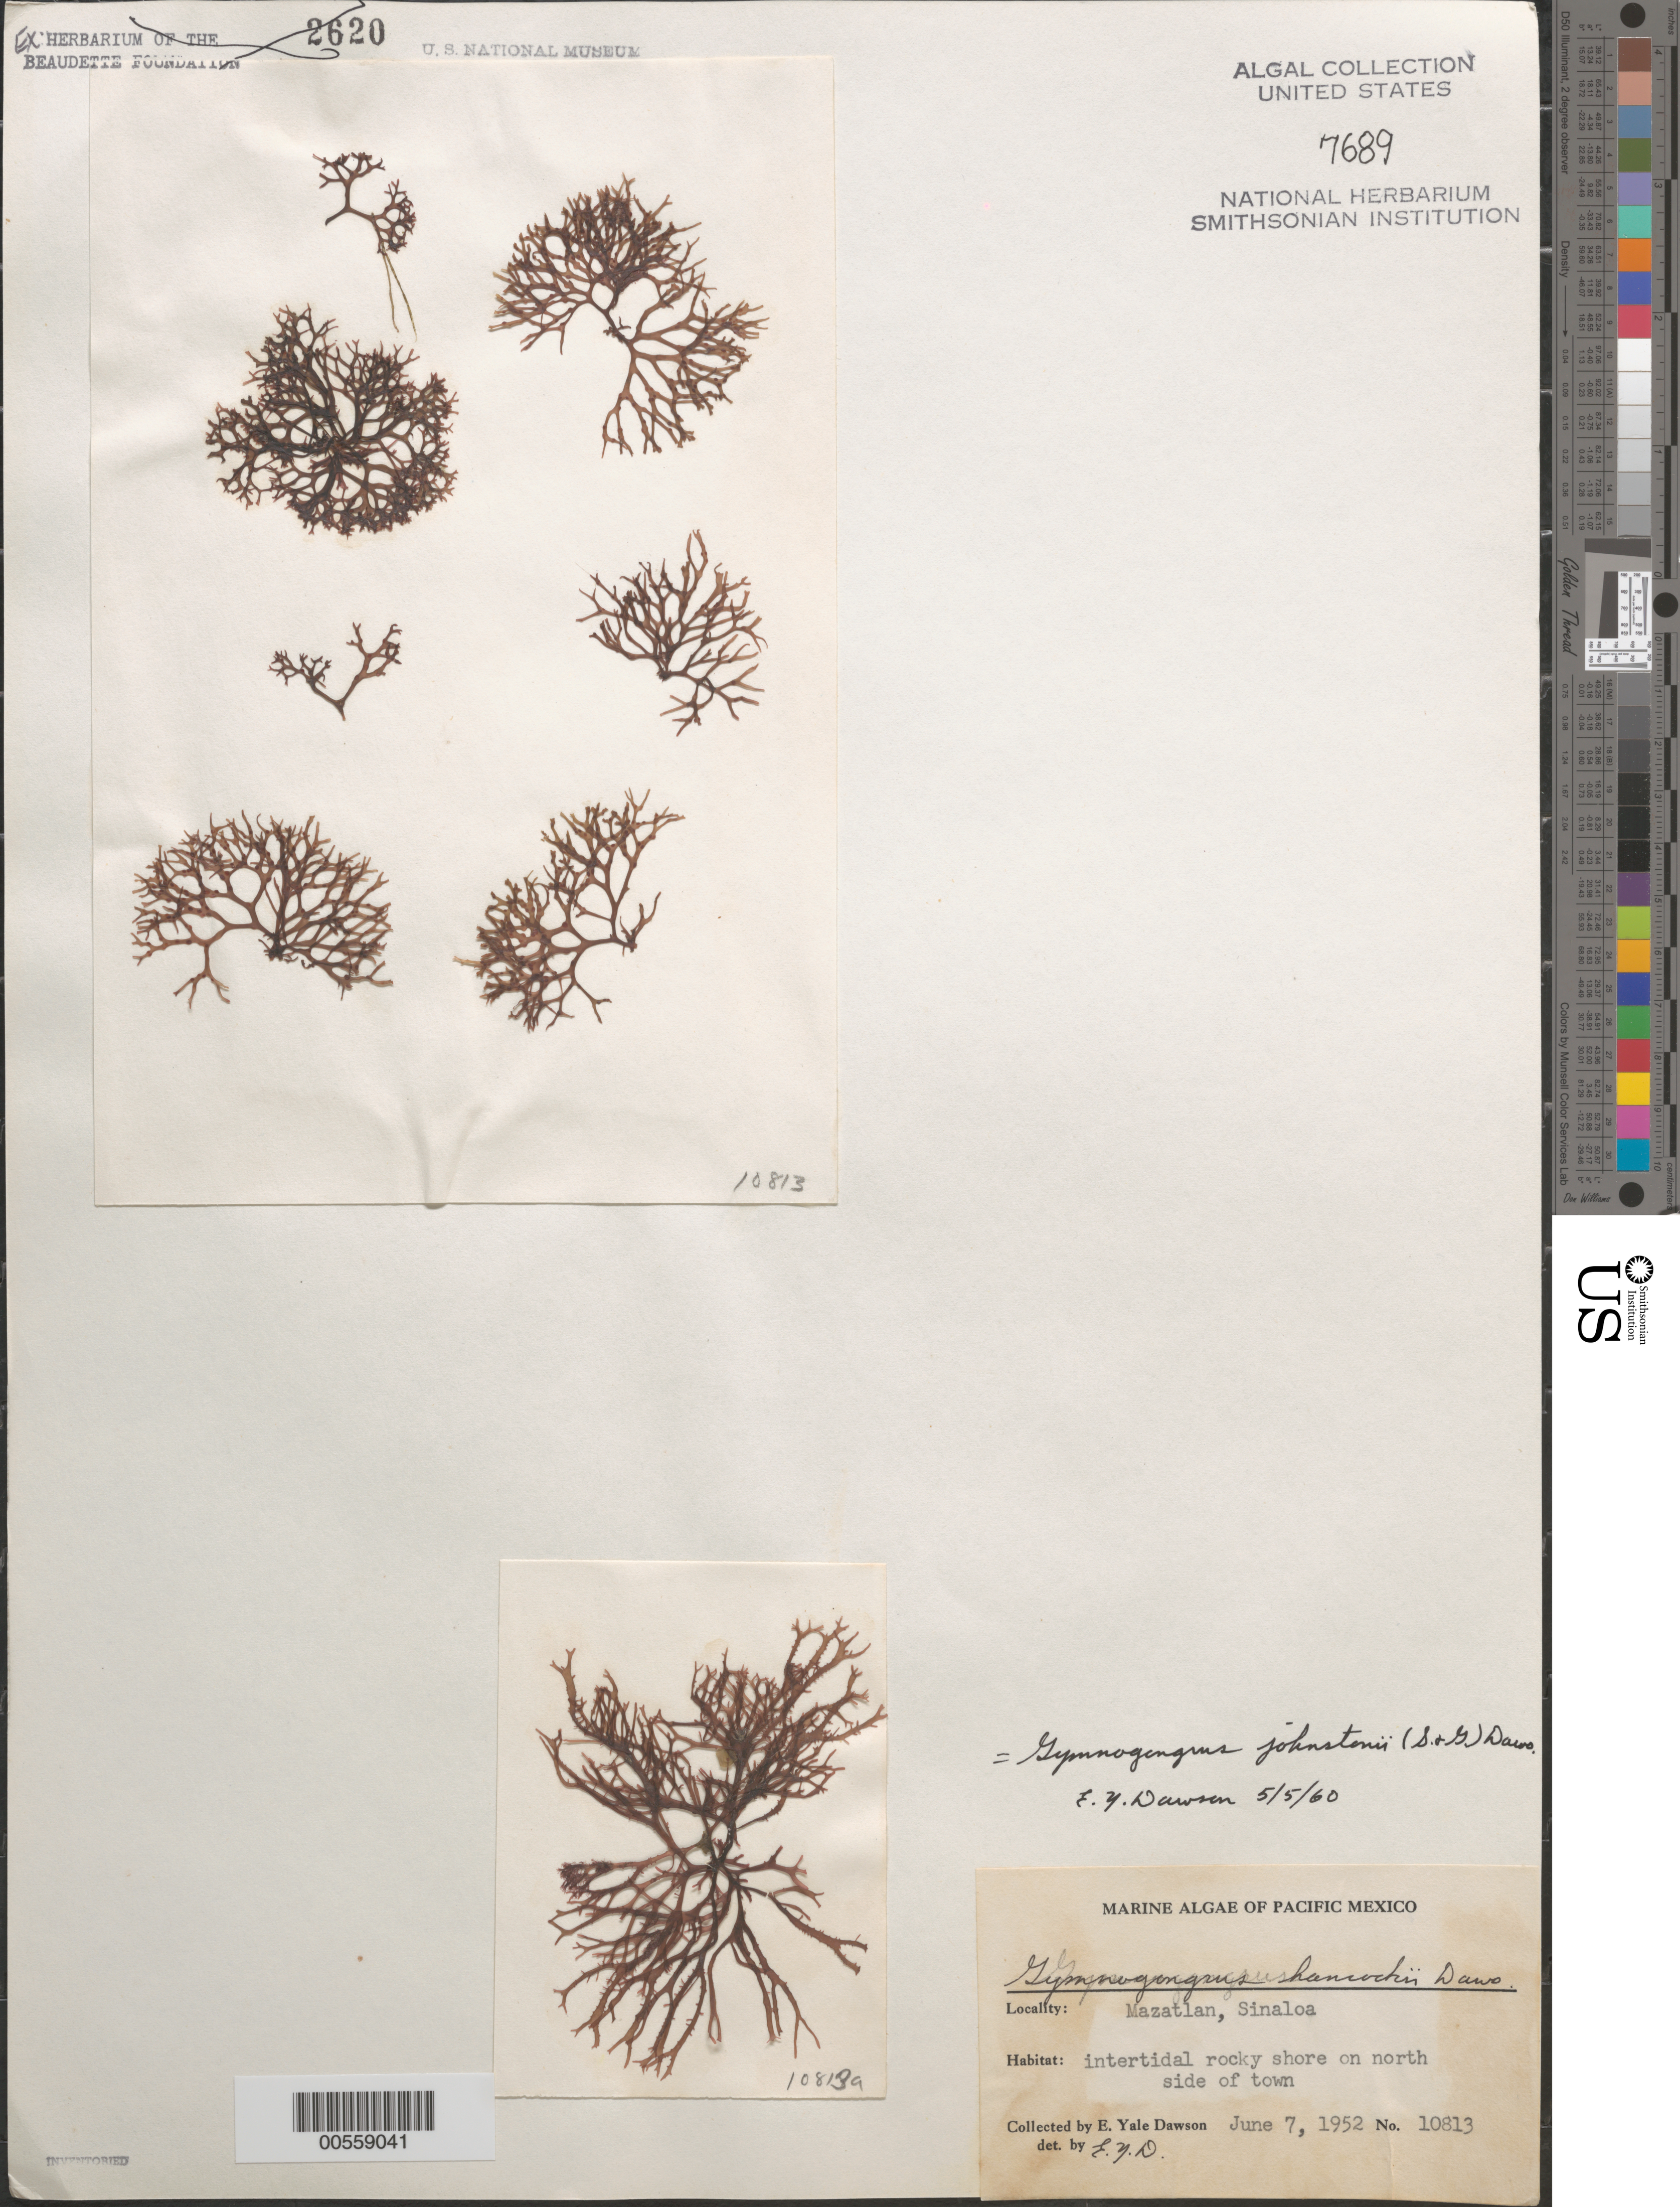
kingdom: Plantae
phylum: Rhodophyta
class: Florideophyceae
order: Gigartinales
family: Phyllophoraceae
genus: Gymnogongrus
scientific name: Gymnogongrus johnstonii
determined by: Dawson, E. Y.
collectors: E. Y. Dawson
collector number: EYD 10813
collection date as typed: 07 Jun 1952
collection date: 1952-06-07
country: Mexico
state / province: Sinaloa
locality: Mazatlan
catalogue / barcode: US 7689